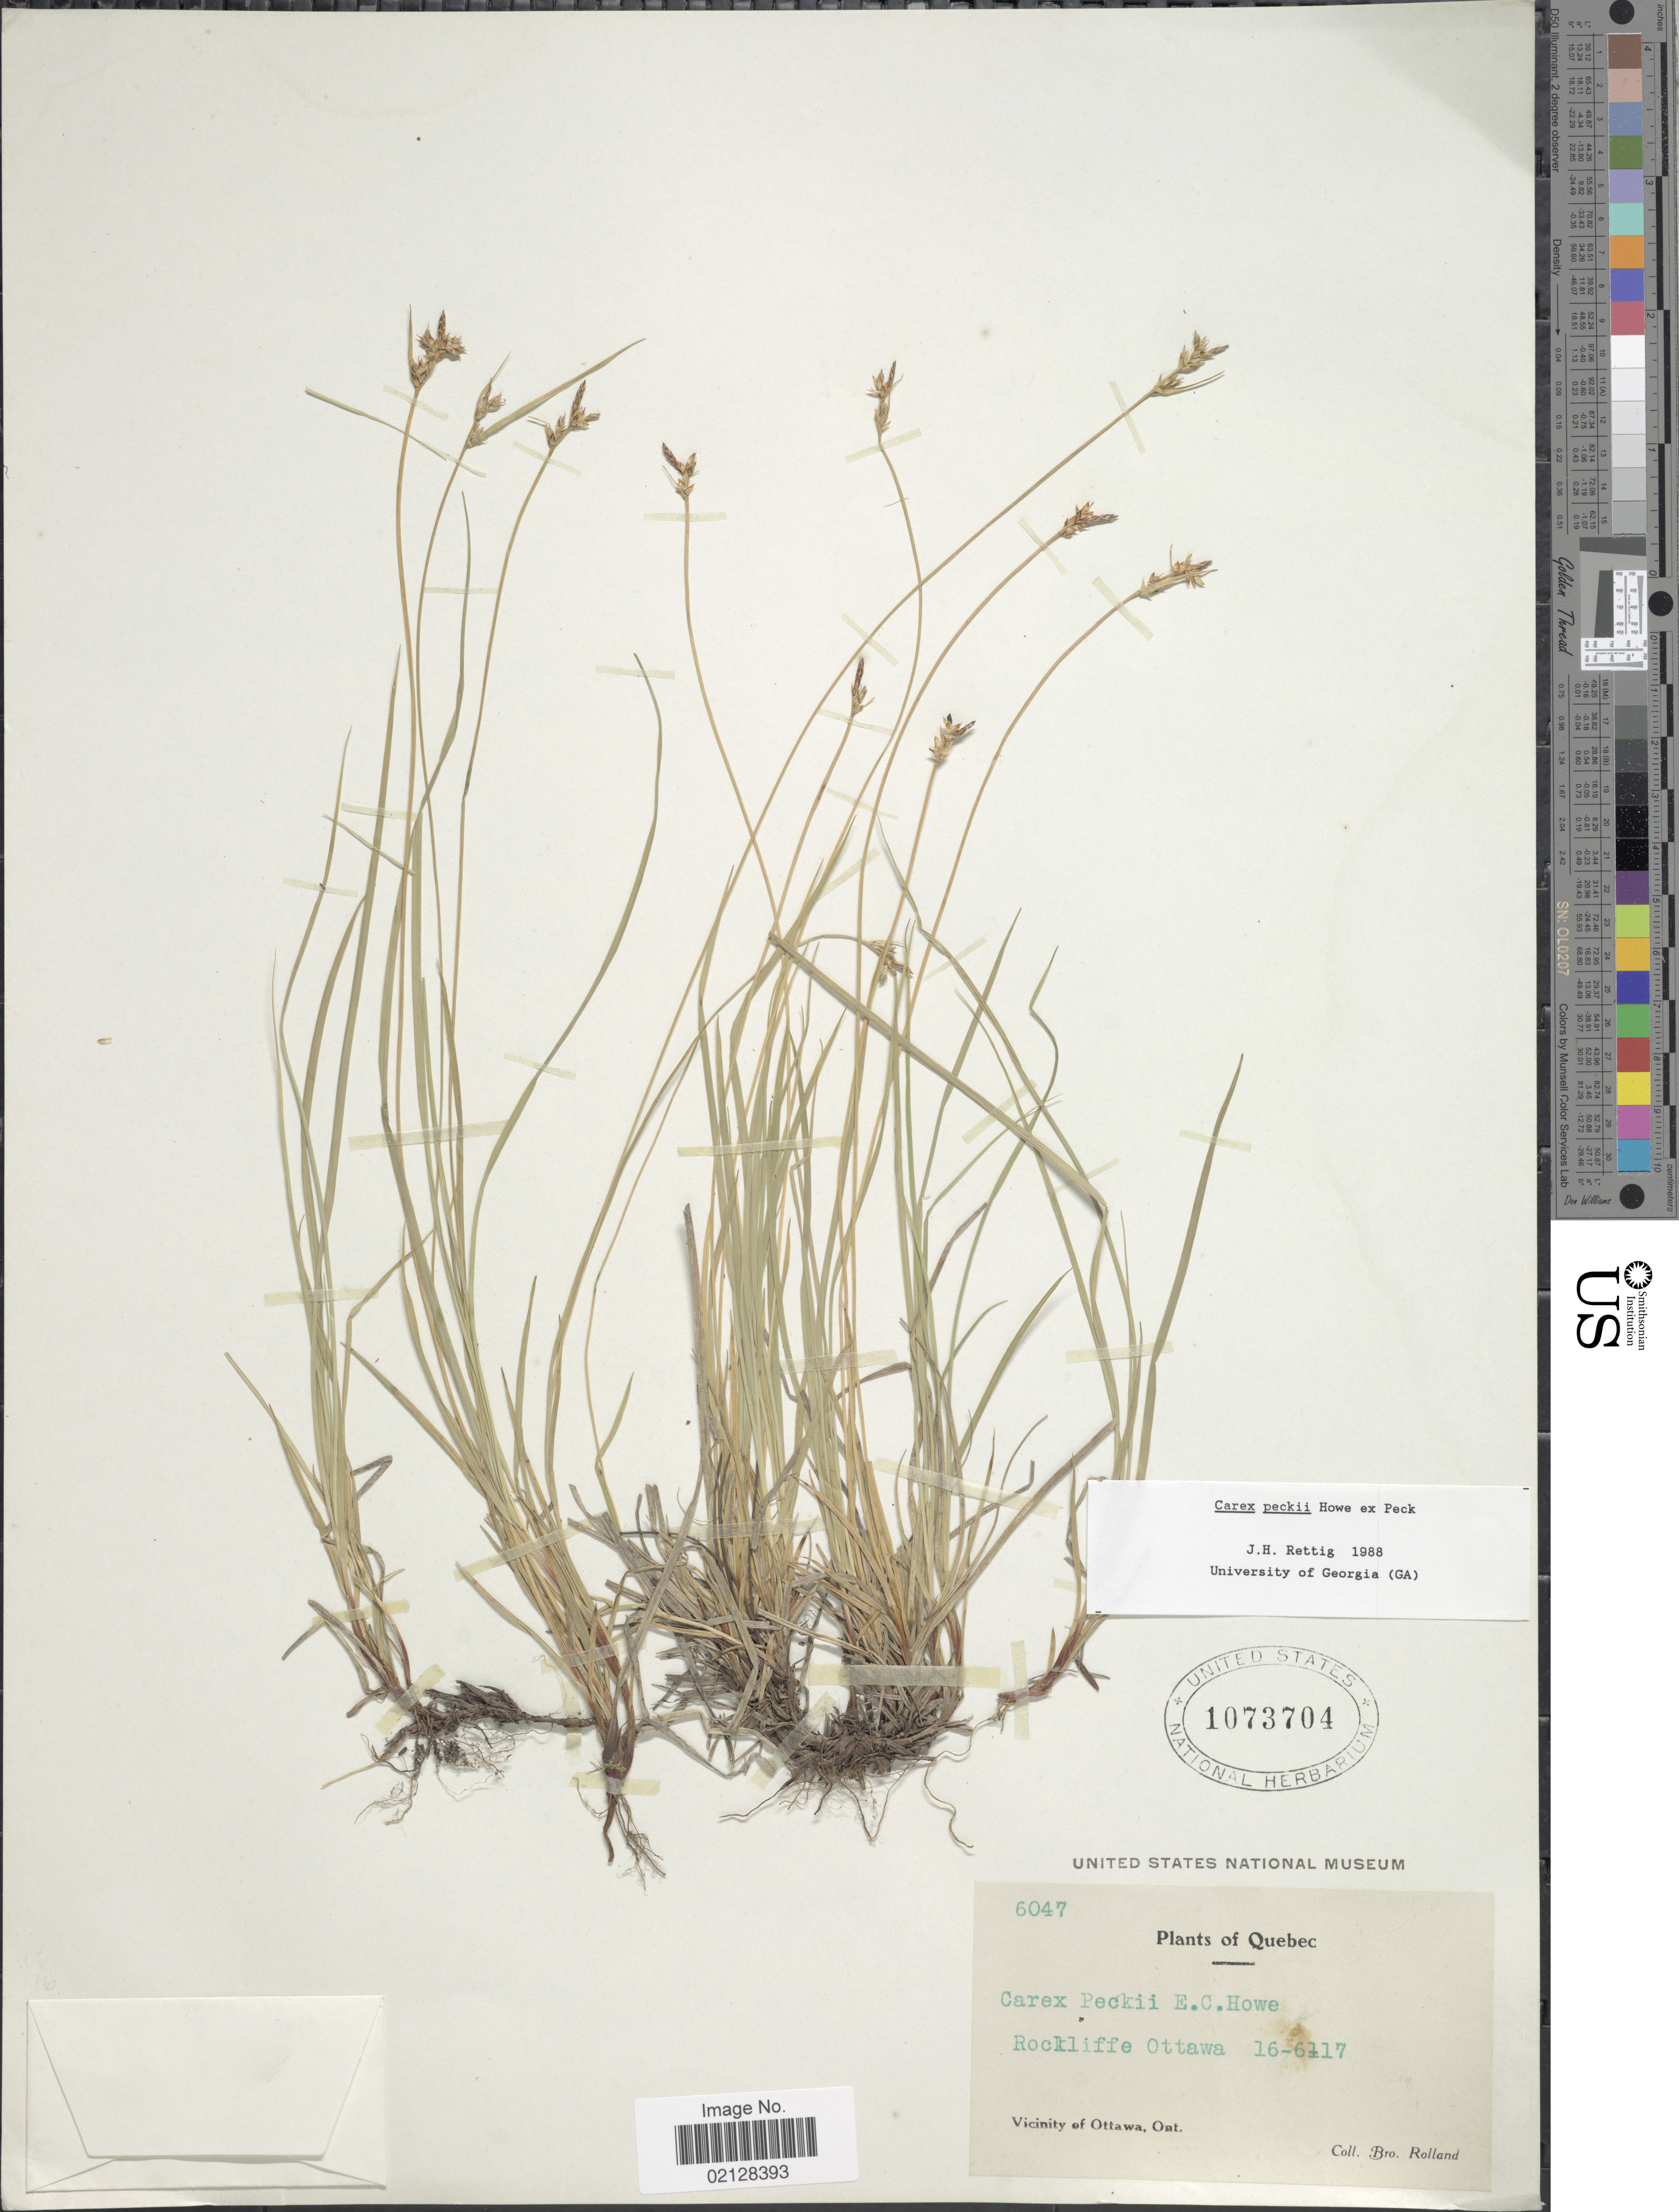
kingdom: Plantae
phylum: Tracheophyta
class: Liliopsida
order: Poales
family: Cyperaceae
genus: Carex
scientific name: Carex peckii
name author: Howe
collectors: B. Rolland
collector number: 6047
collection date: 1917-06-16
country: Canada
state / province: Ontario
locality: Rockliffe Ottawa, Vicinity of Ottawa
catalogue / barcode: US 1073704